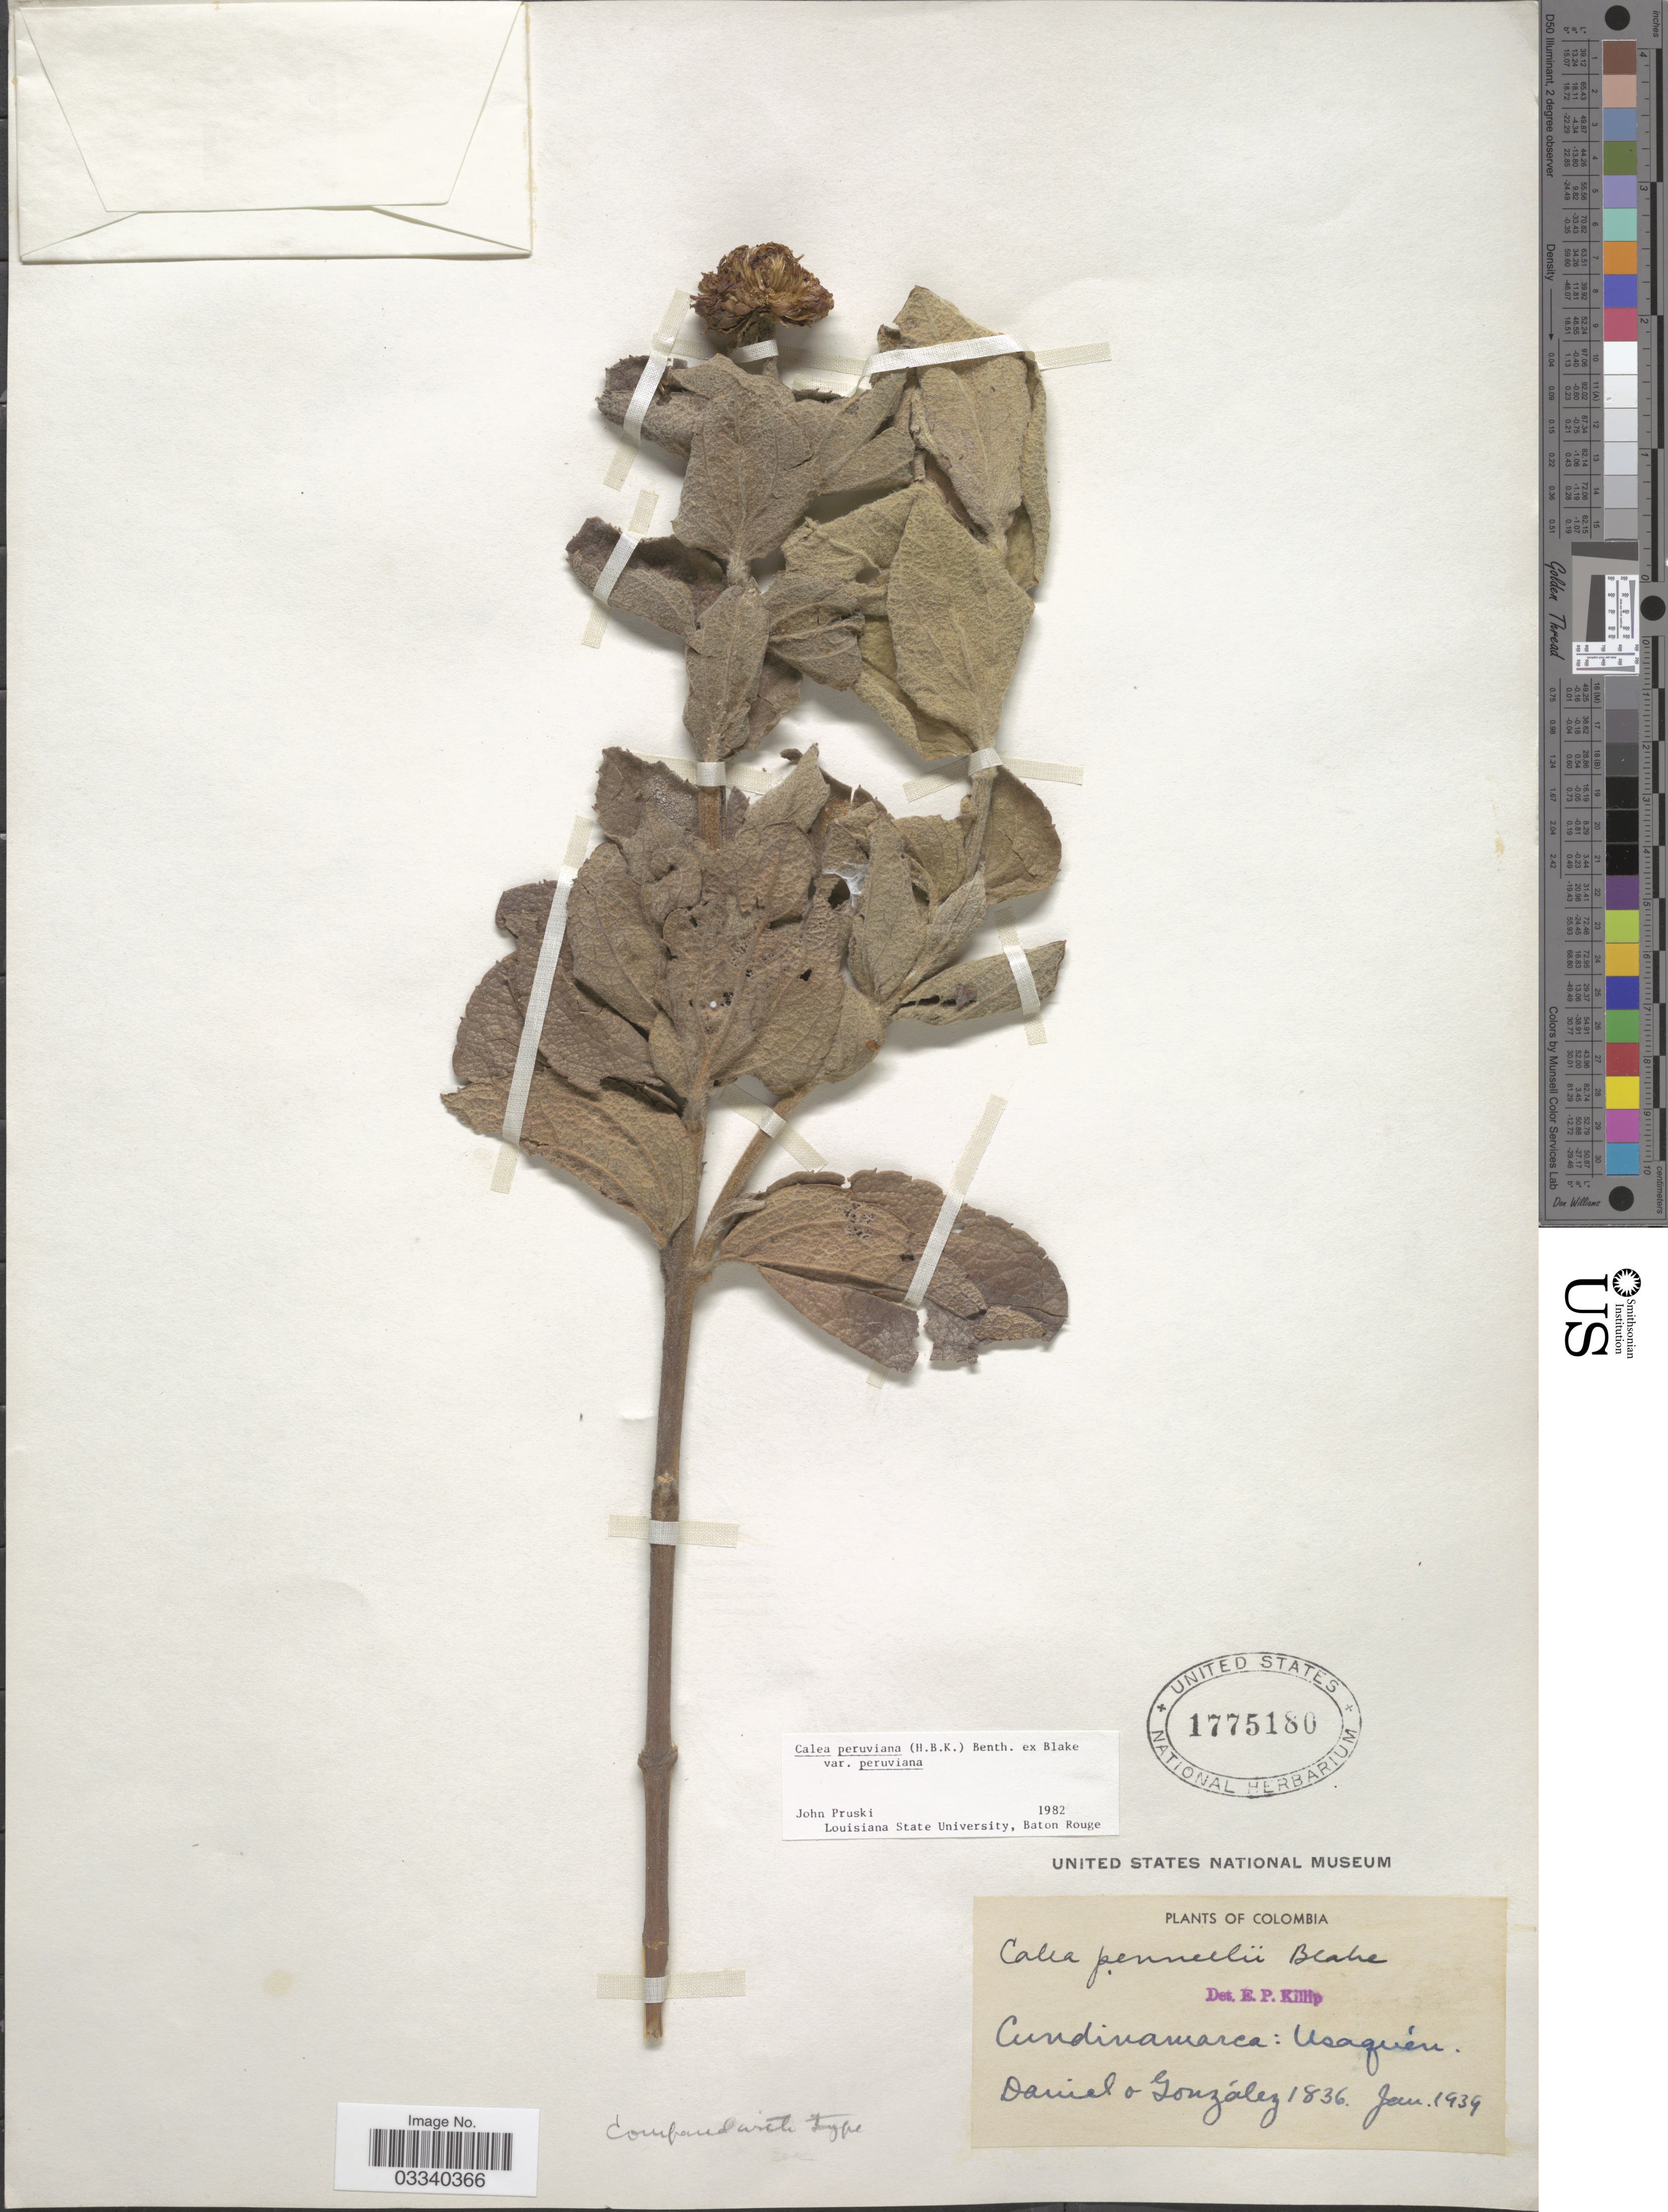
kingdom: Plantae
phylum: Tracheophyta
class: Magnoliopsida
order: Asterales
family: Asteraceae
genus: Calea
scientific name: Calea peruviana var. peruviana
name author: (Kunth) Benth.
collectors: -. Daniel & -. Gonzalez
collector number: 1836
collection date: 1939-01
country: Colombia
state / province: Cundinamarca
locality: Usaquén.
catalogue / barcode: US 1775180